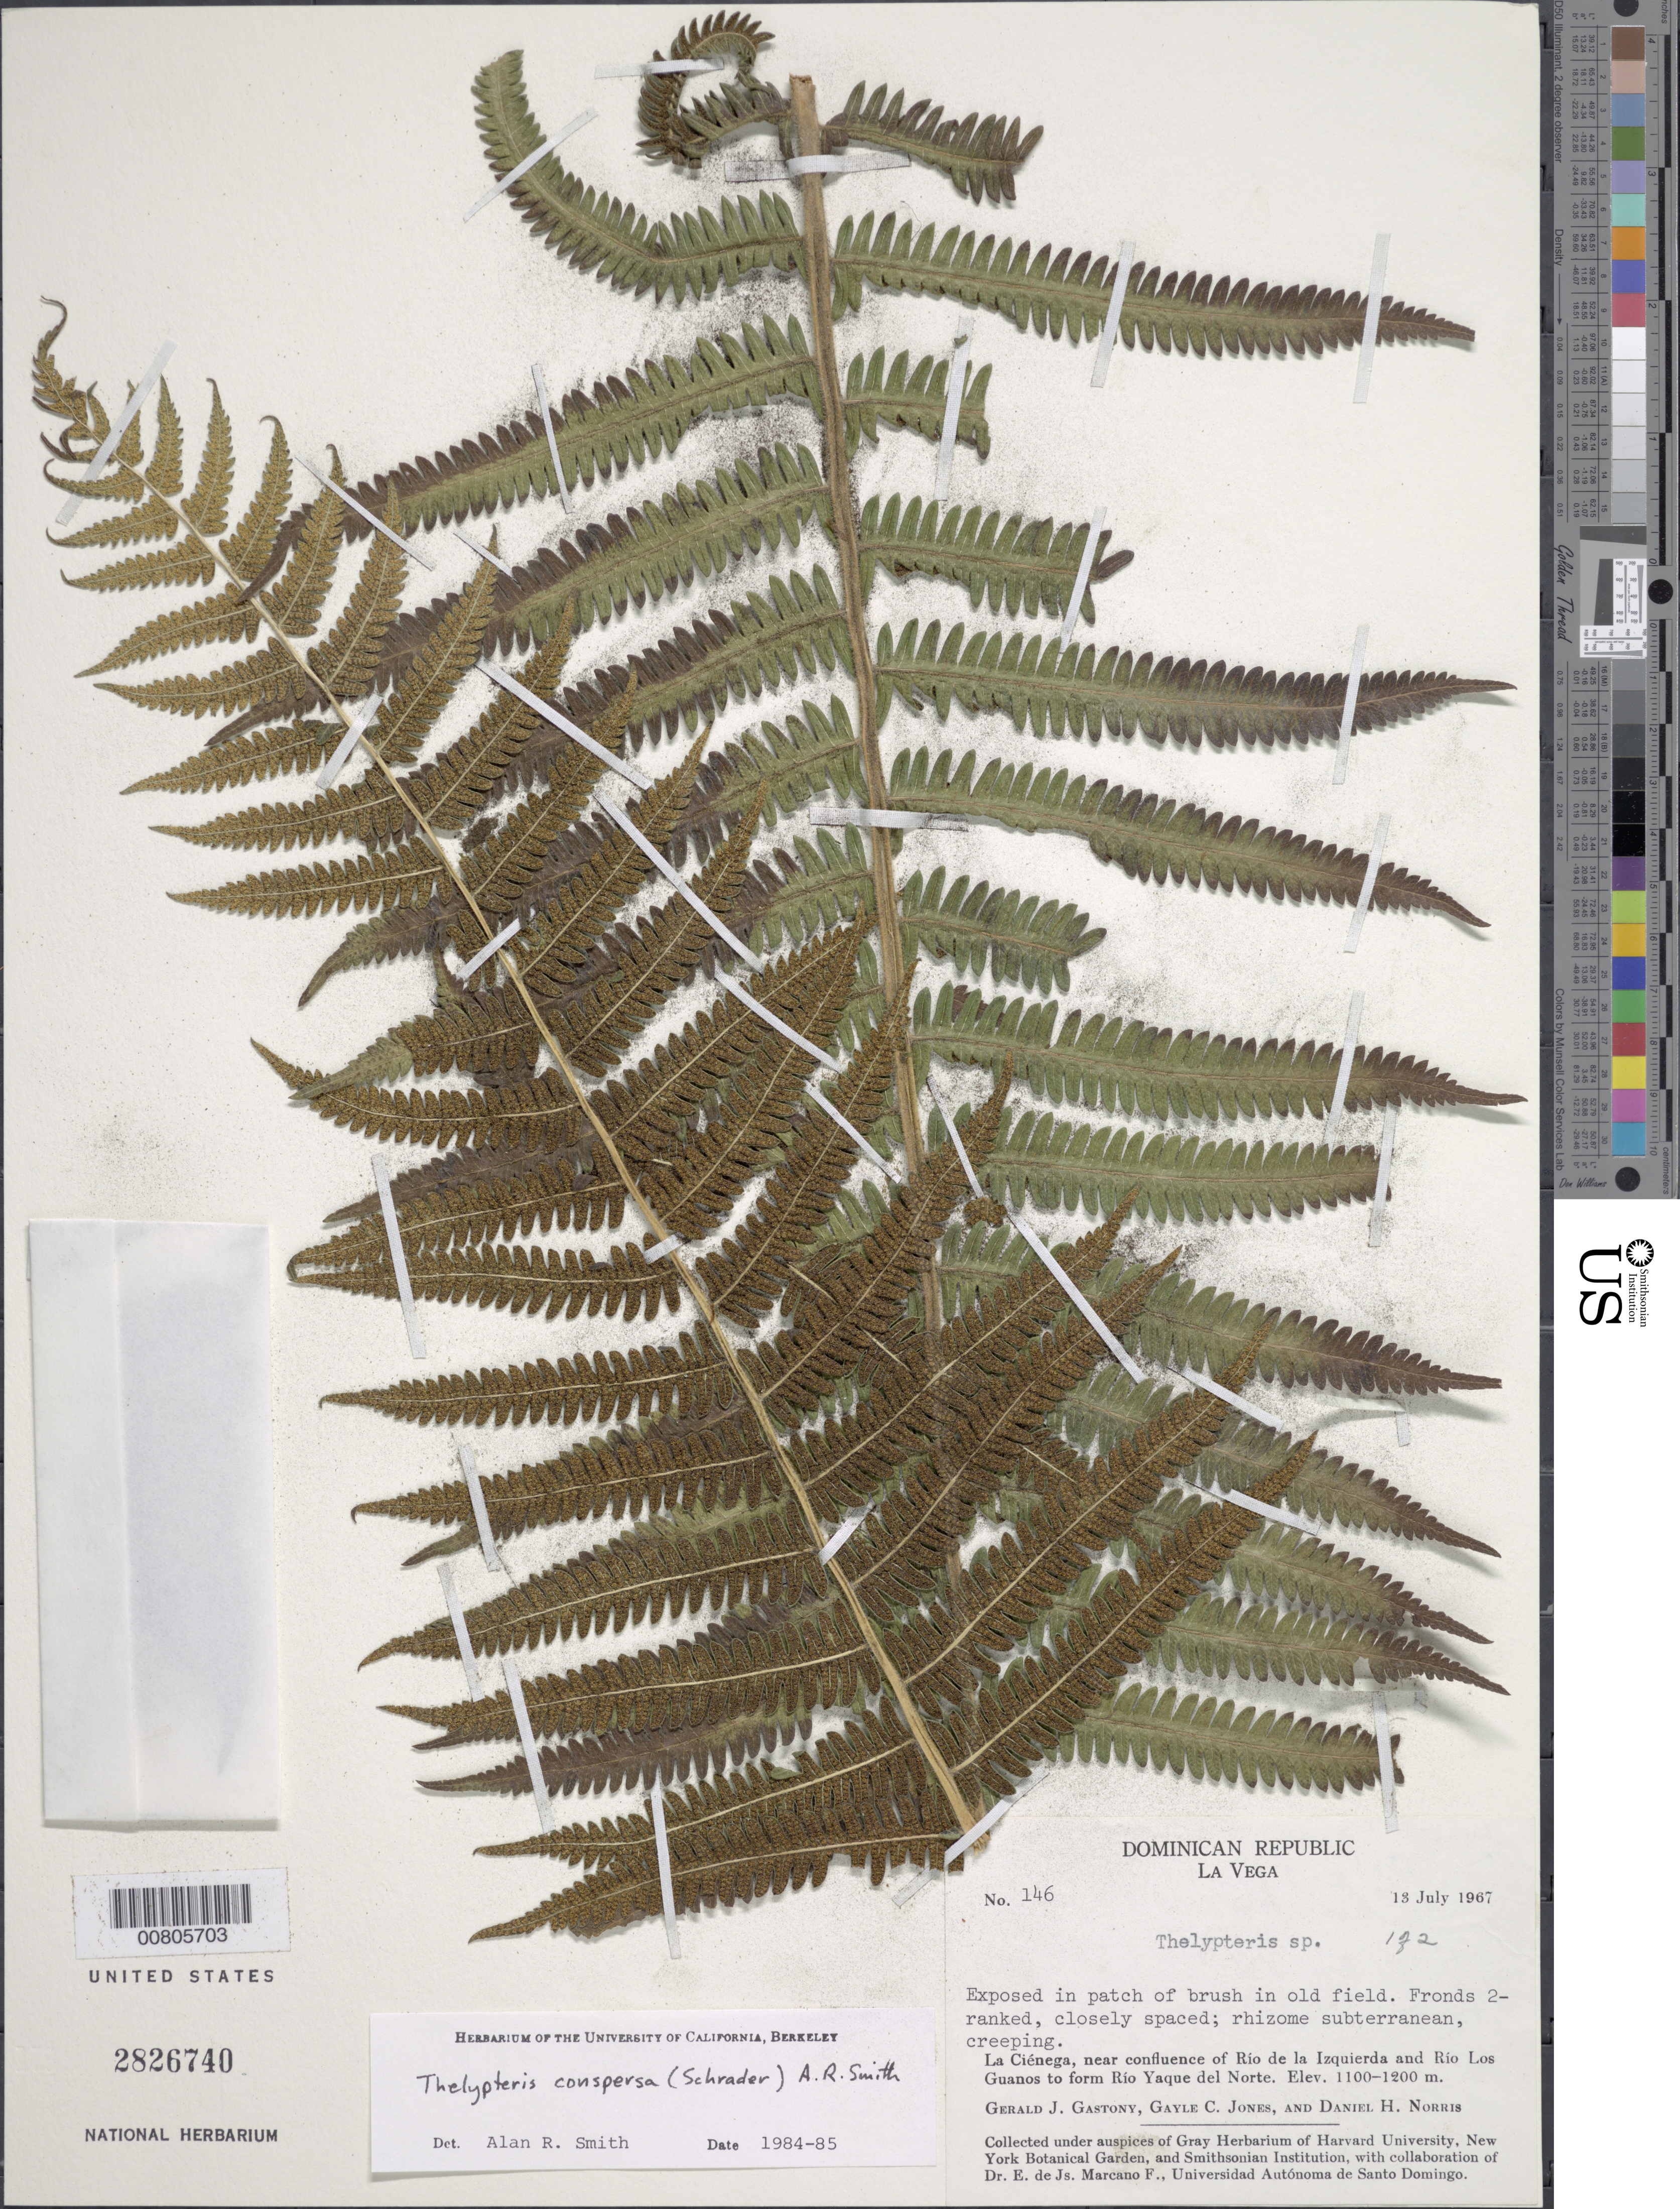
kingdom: Plantae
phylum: Tracheophyta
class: Polypodiopsida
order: Polypodiales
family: Thelypteridaceae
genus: Christella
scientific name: Christella conspersa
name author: (Schrad.) Á. Löve & D. Löve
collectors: G. Gastony, G. C. Jones & D. H. Norris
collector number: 146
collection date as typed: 13 Jul 1967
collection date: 1967-07-13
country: Dominican Republic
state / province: La Vega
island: Hispaniola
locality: La Ciénega, near confluence of Río de la Izquierda and Río Los Guanos to form río Yaque del Norte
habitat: Exposed in patch of brush in old field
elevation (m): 1100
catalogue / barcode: US 2826740